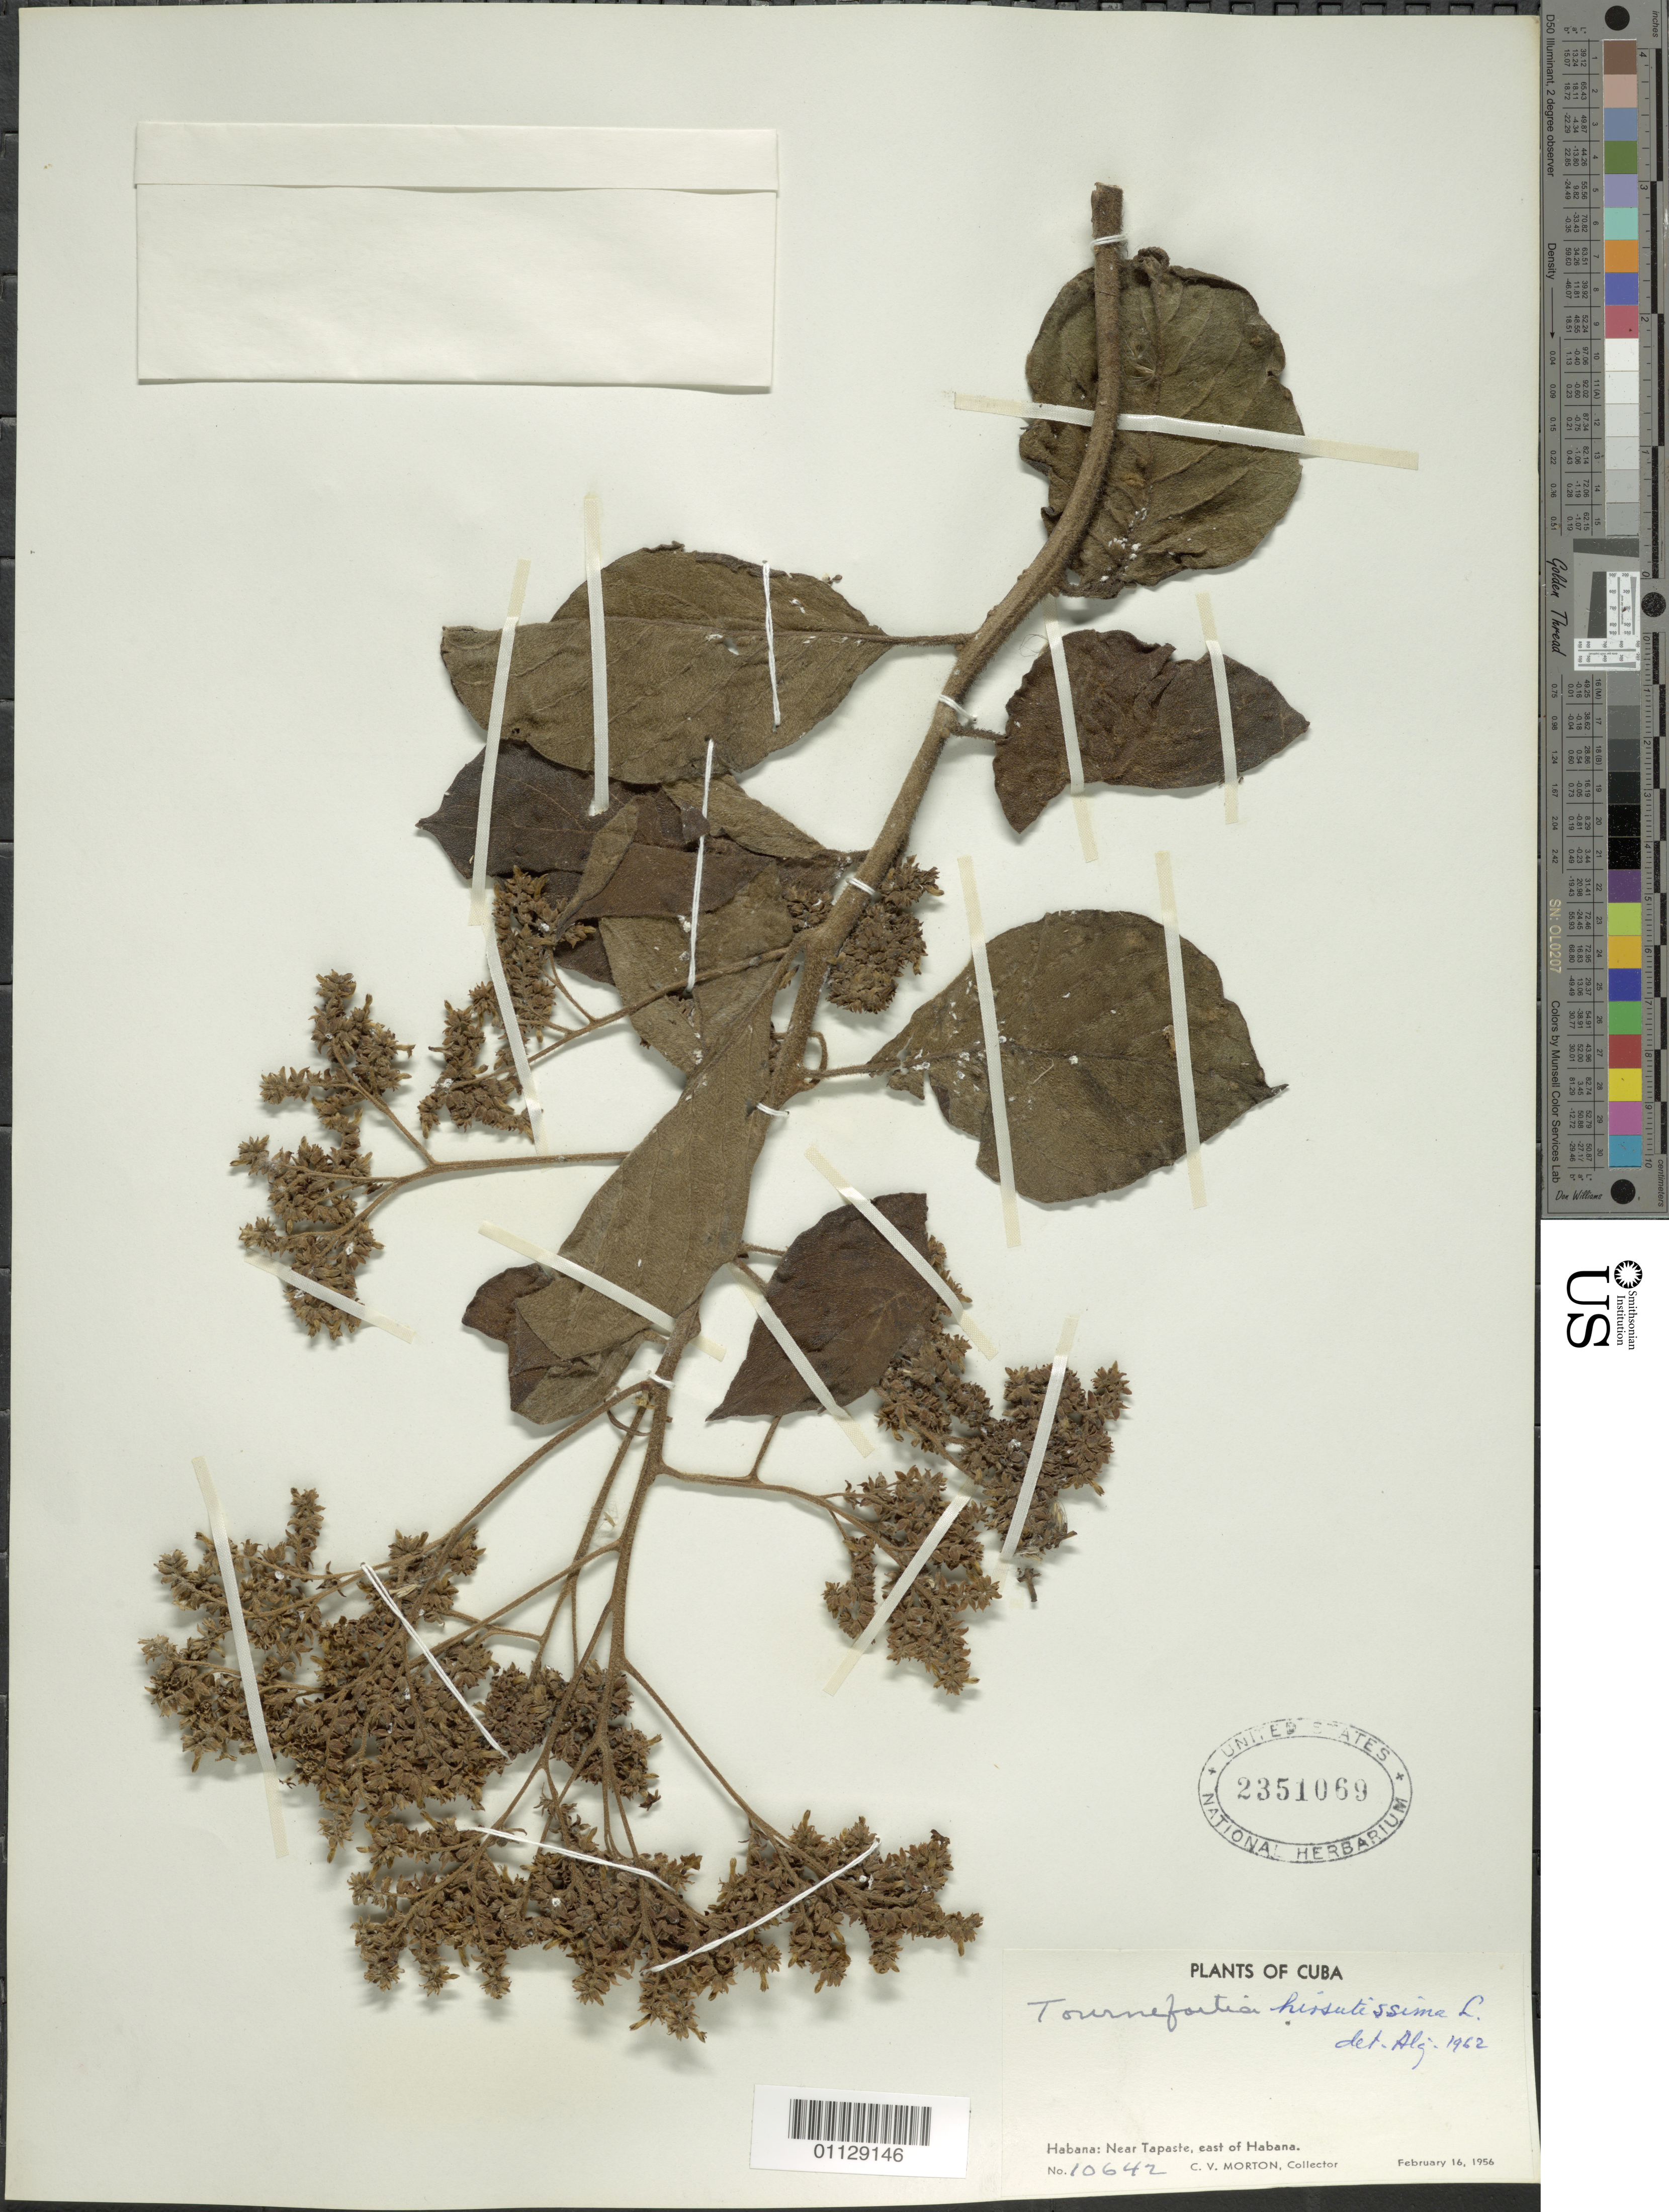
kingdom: Plantae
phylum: Tracheophyta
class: Magnoliopsida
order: Boraginales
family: Heliotropiaceae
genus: Tournefortia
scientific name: Tournefortia hirsutissima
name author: L.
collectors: C. V. Morton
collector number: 10642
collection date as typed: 16 Feb 1956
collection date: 1956-02-16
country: Cuba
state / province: La Habana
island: Cuba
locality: Habana: Near Tapaste, east of Habana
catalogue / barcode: US 2351069